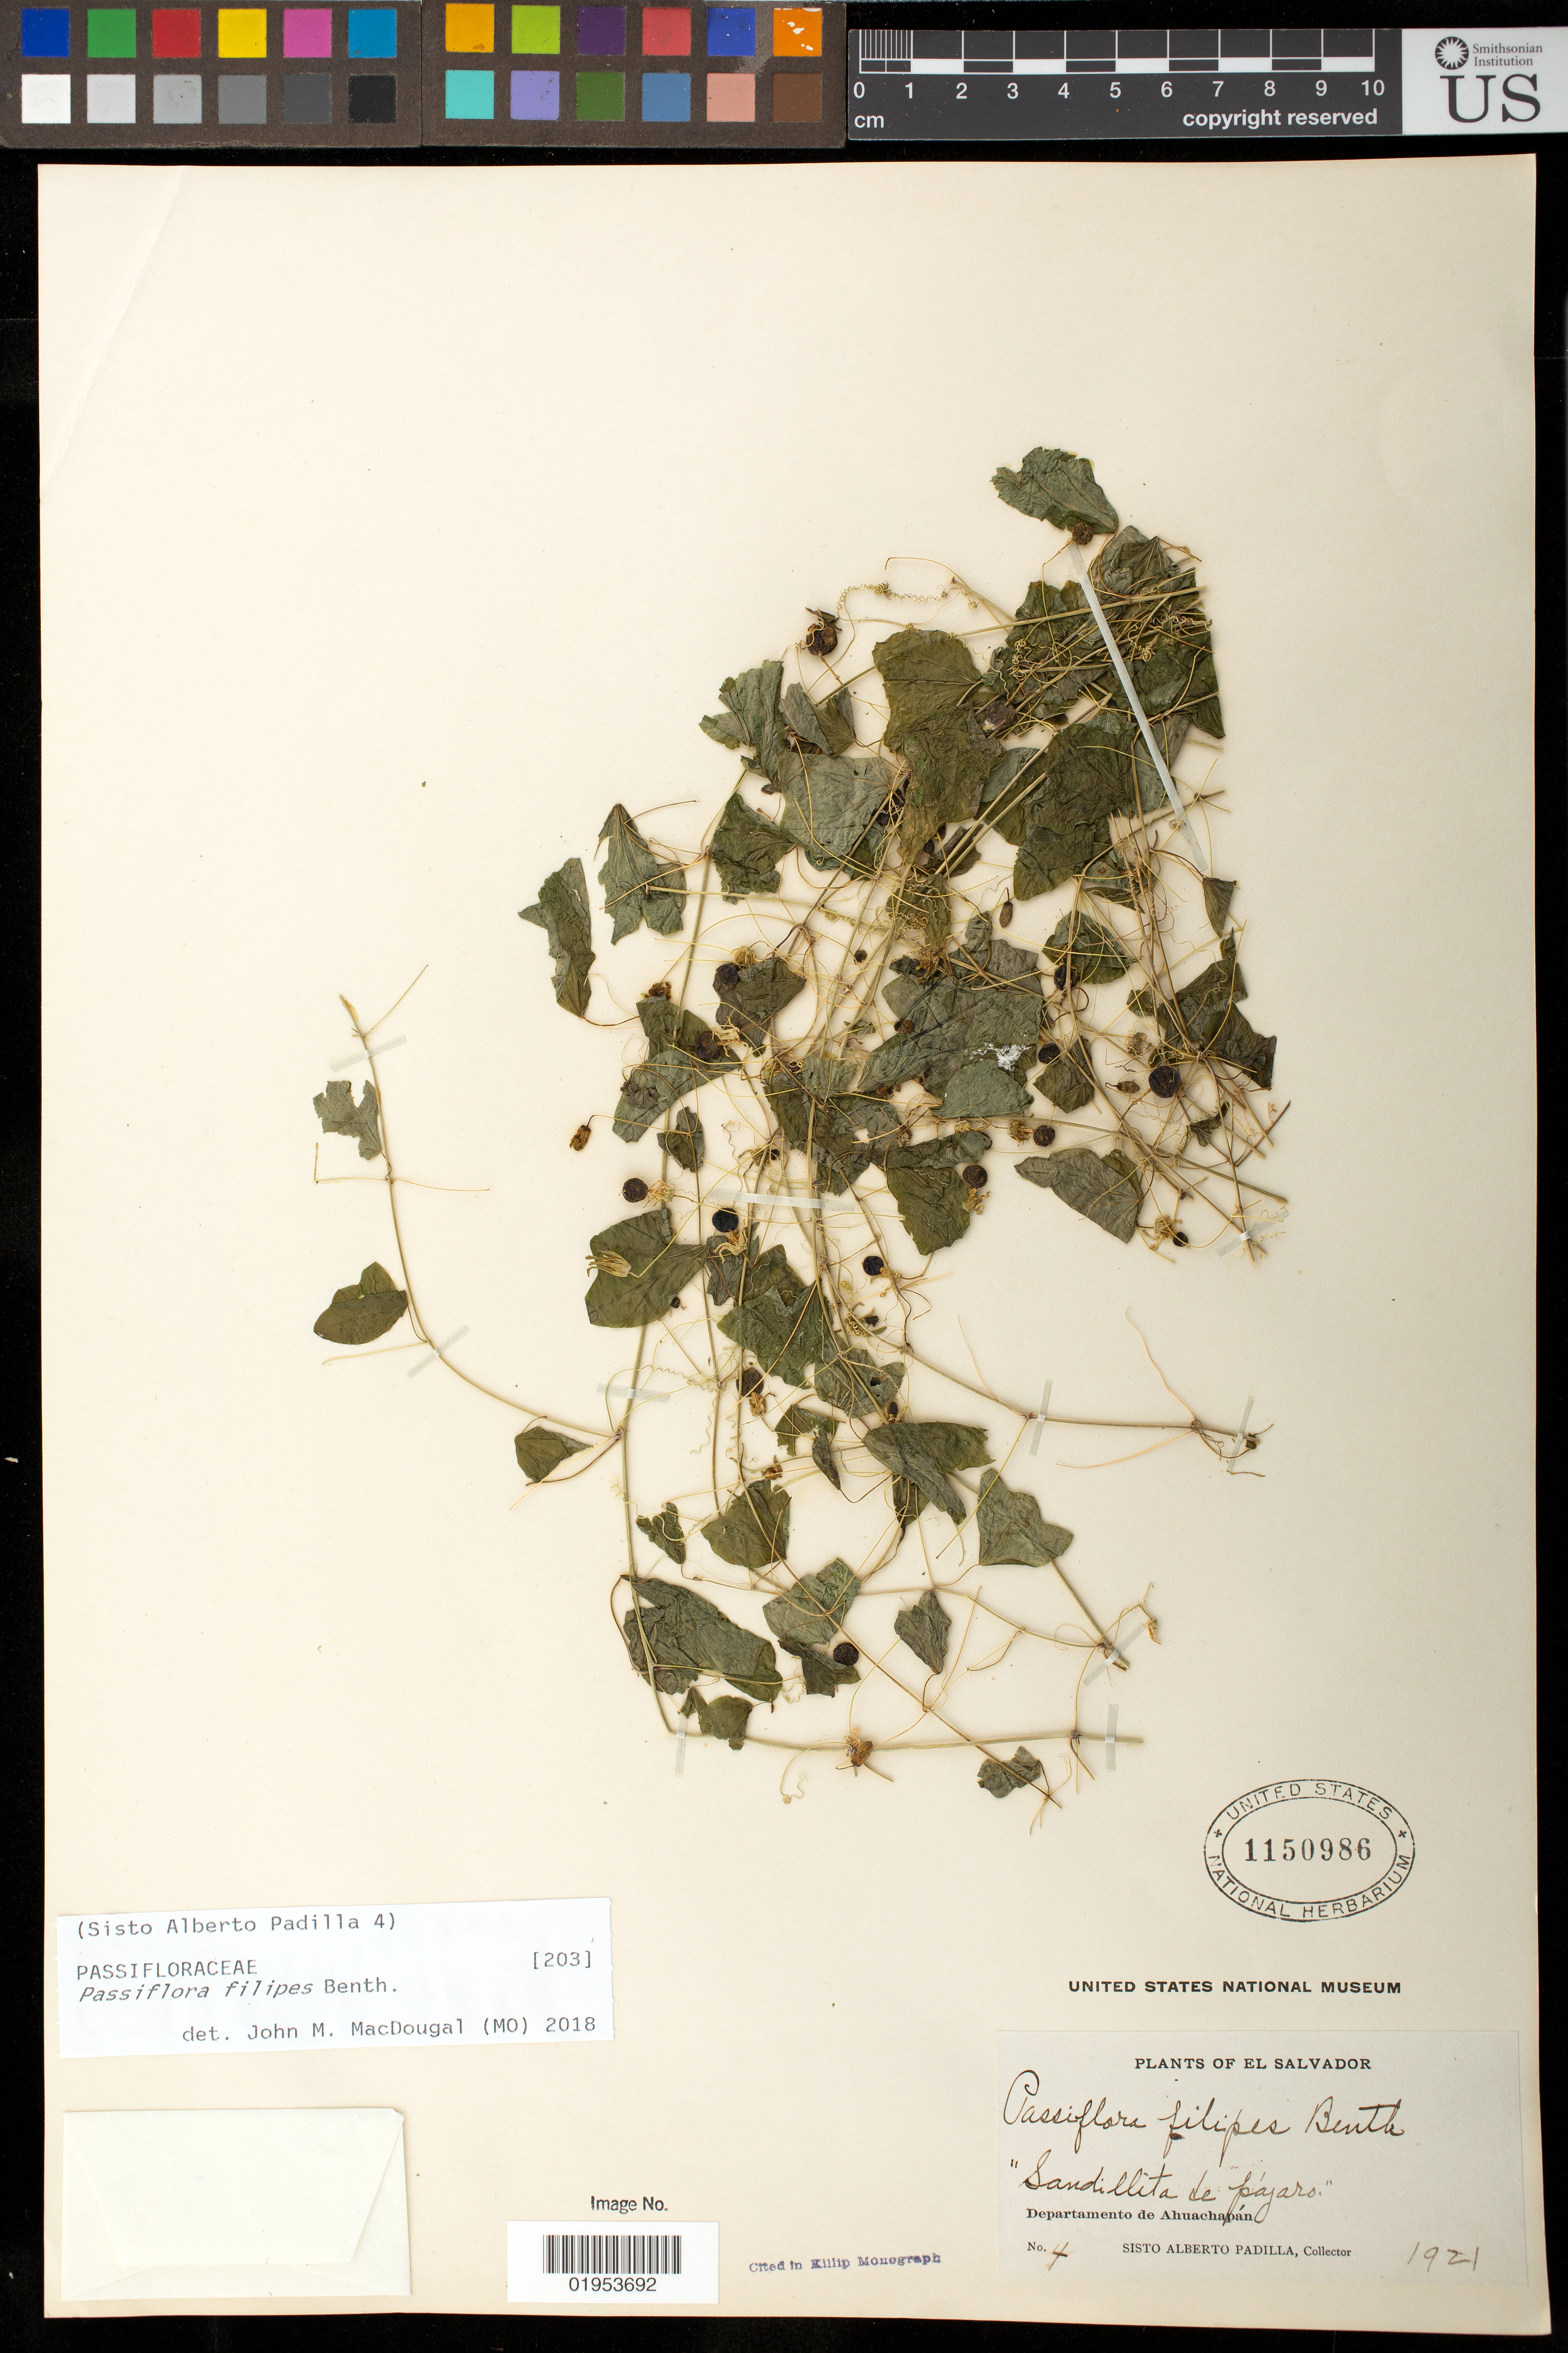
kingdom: Plantae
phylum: Tracheophyta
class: Magnoliopsida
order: Malpighiales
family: Passifloraceae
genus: Passiflora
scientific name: Passiflora filipes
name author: Benth.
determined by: MacDougal, John M.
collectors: S. A. Padillo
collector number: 4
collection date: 1921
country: El Salvador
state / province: Ahuachapán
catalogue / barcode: US 1150986